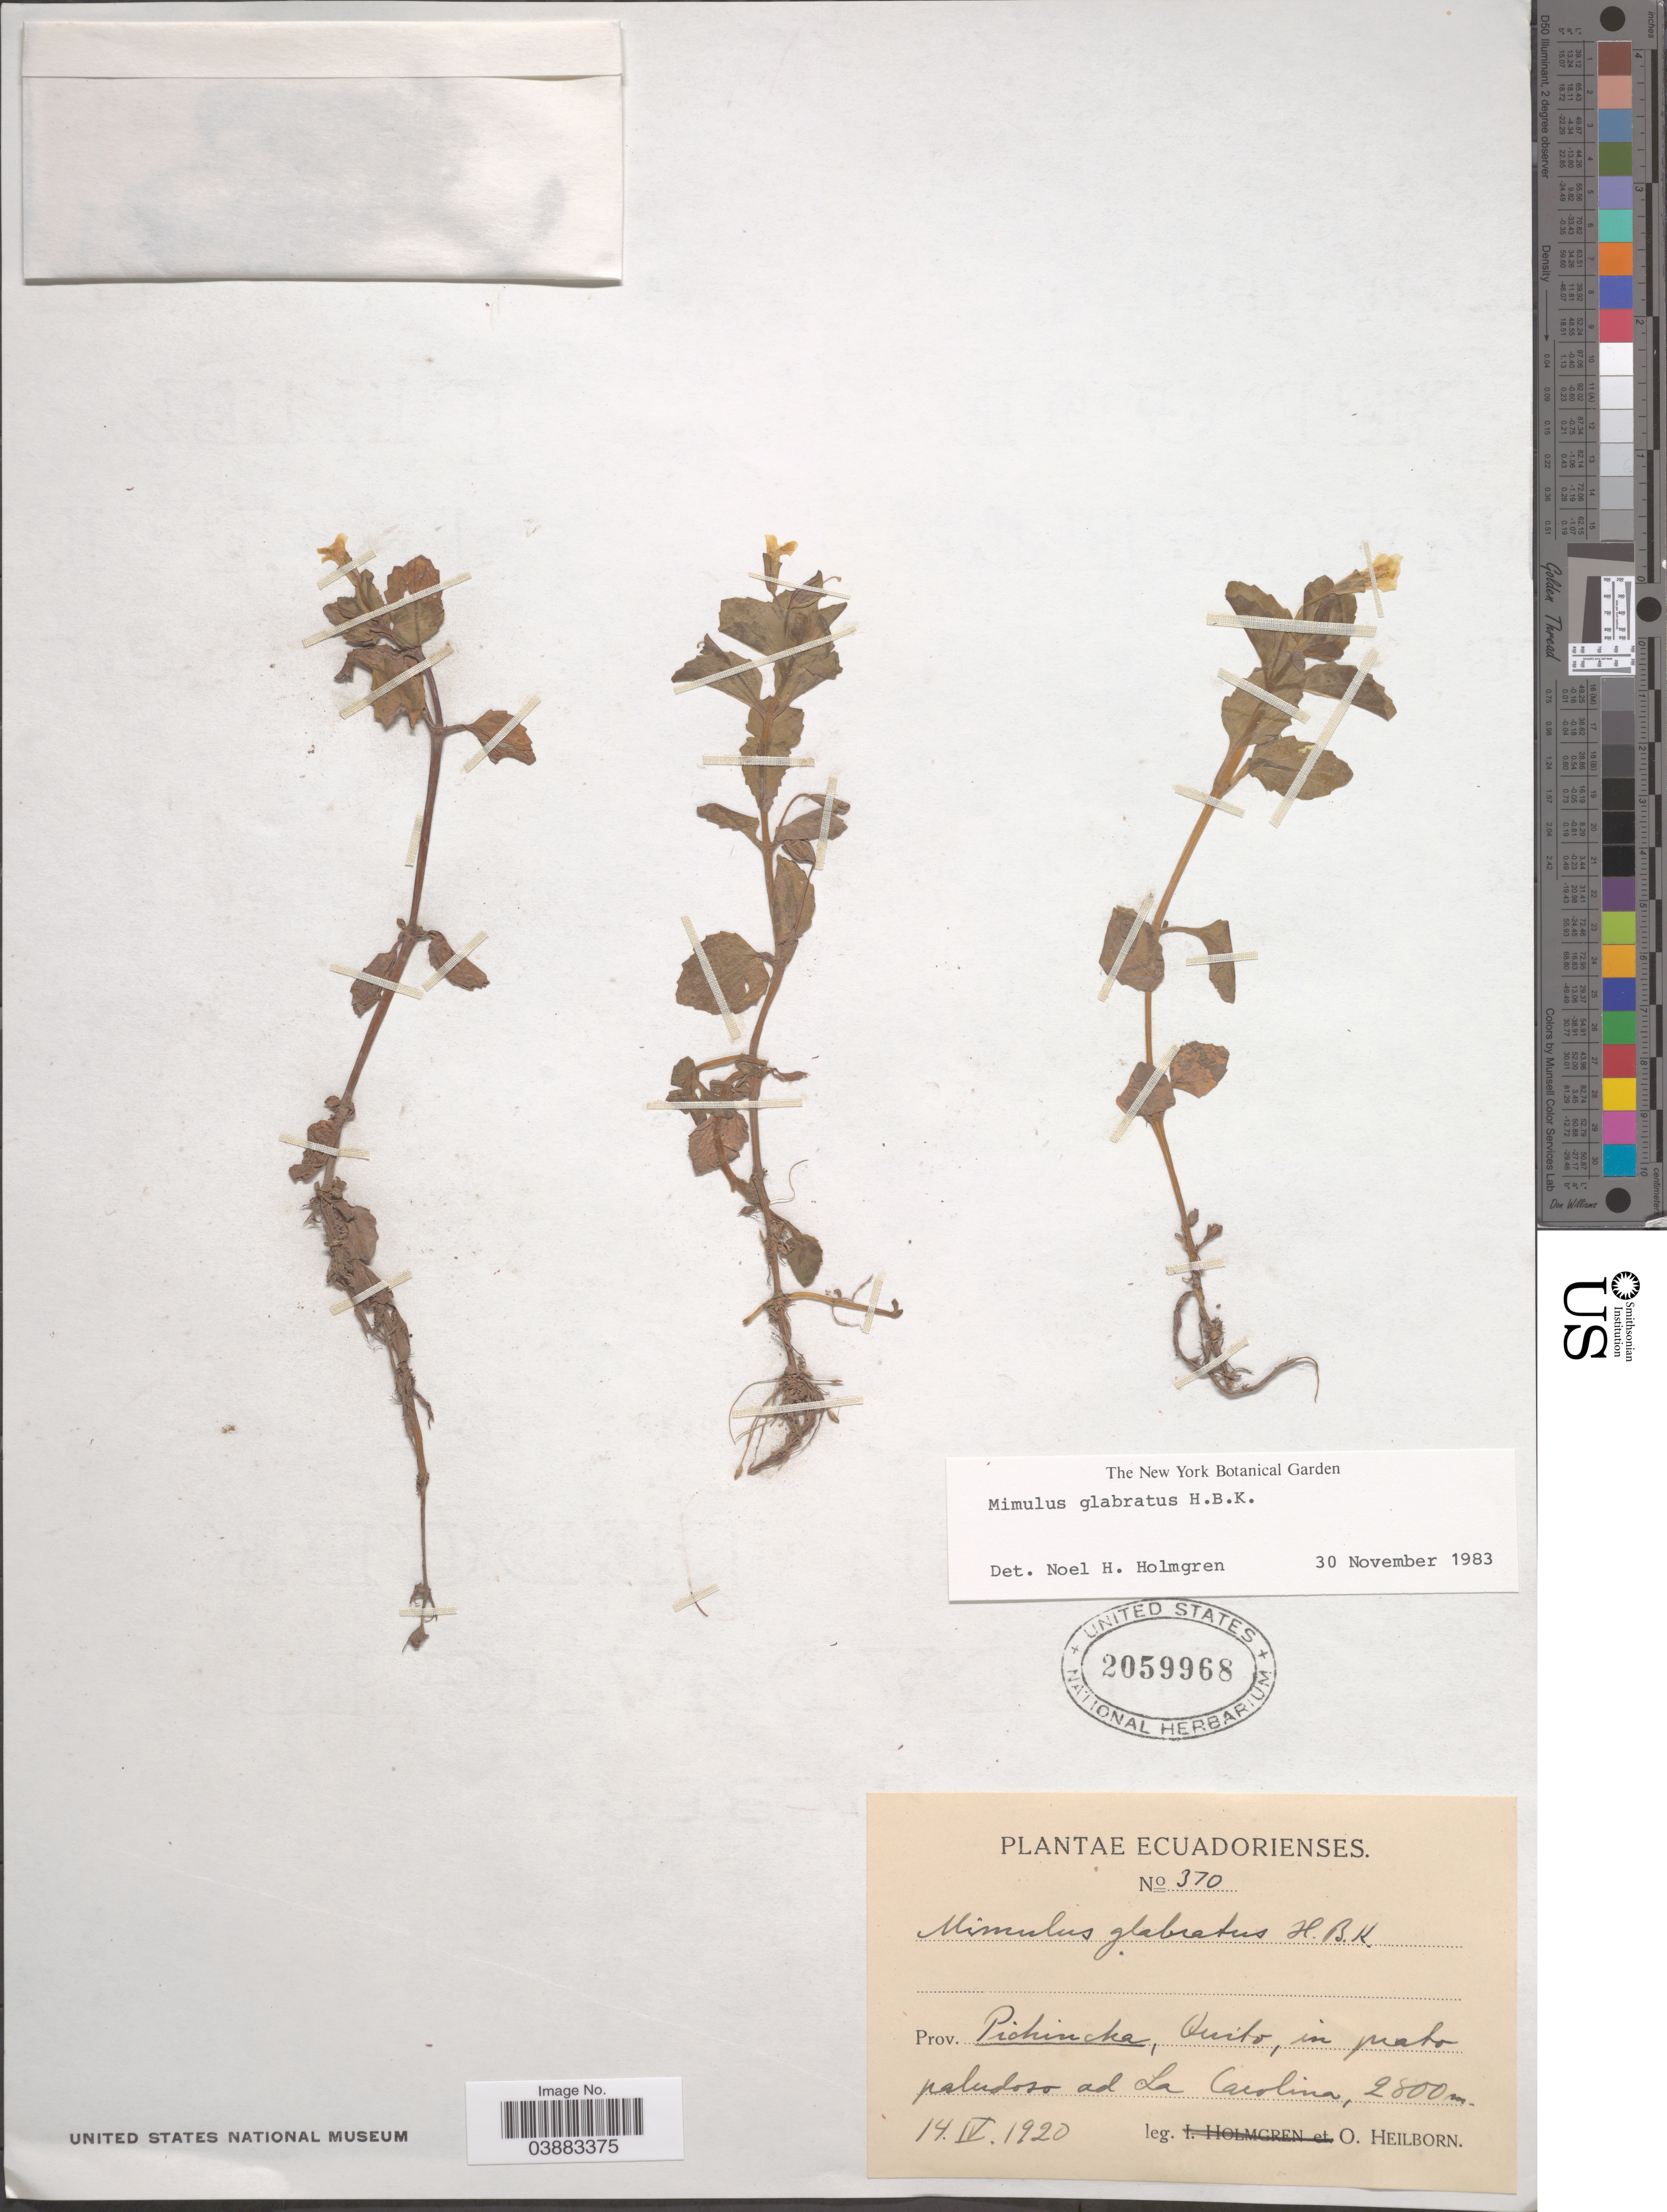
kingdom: Plantae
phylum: Tracheophyta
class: Magnoliopsida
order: Lamiales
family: Phrymaceae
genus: Mimulus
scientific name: Mimulus glabratus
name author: Kunth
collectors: O. Heilborn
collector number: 370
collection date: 1920-04-14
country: Ecuador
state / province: Pichincha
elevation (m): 2800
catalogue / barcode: US 2059968